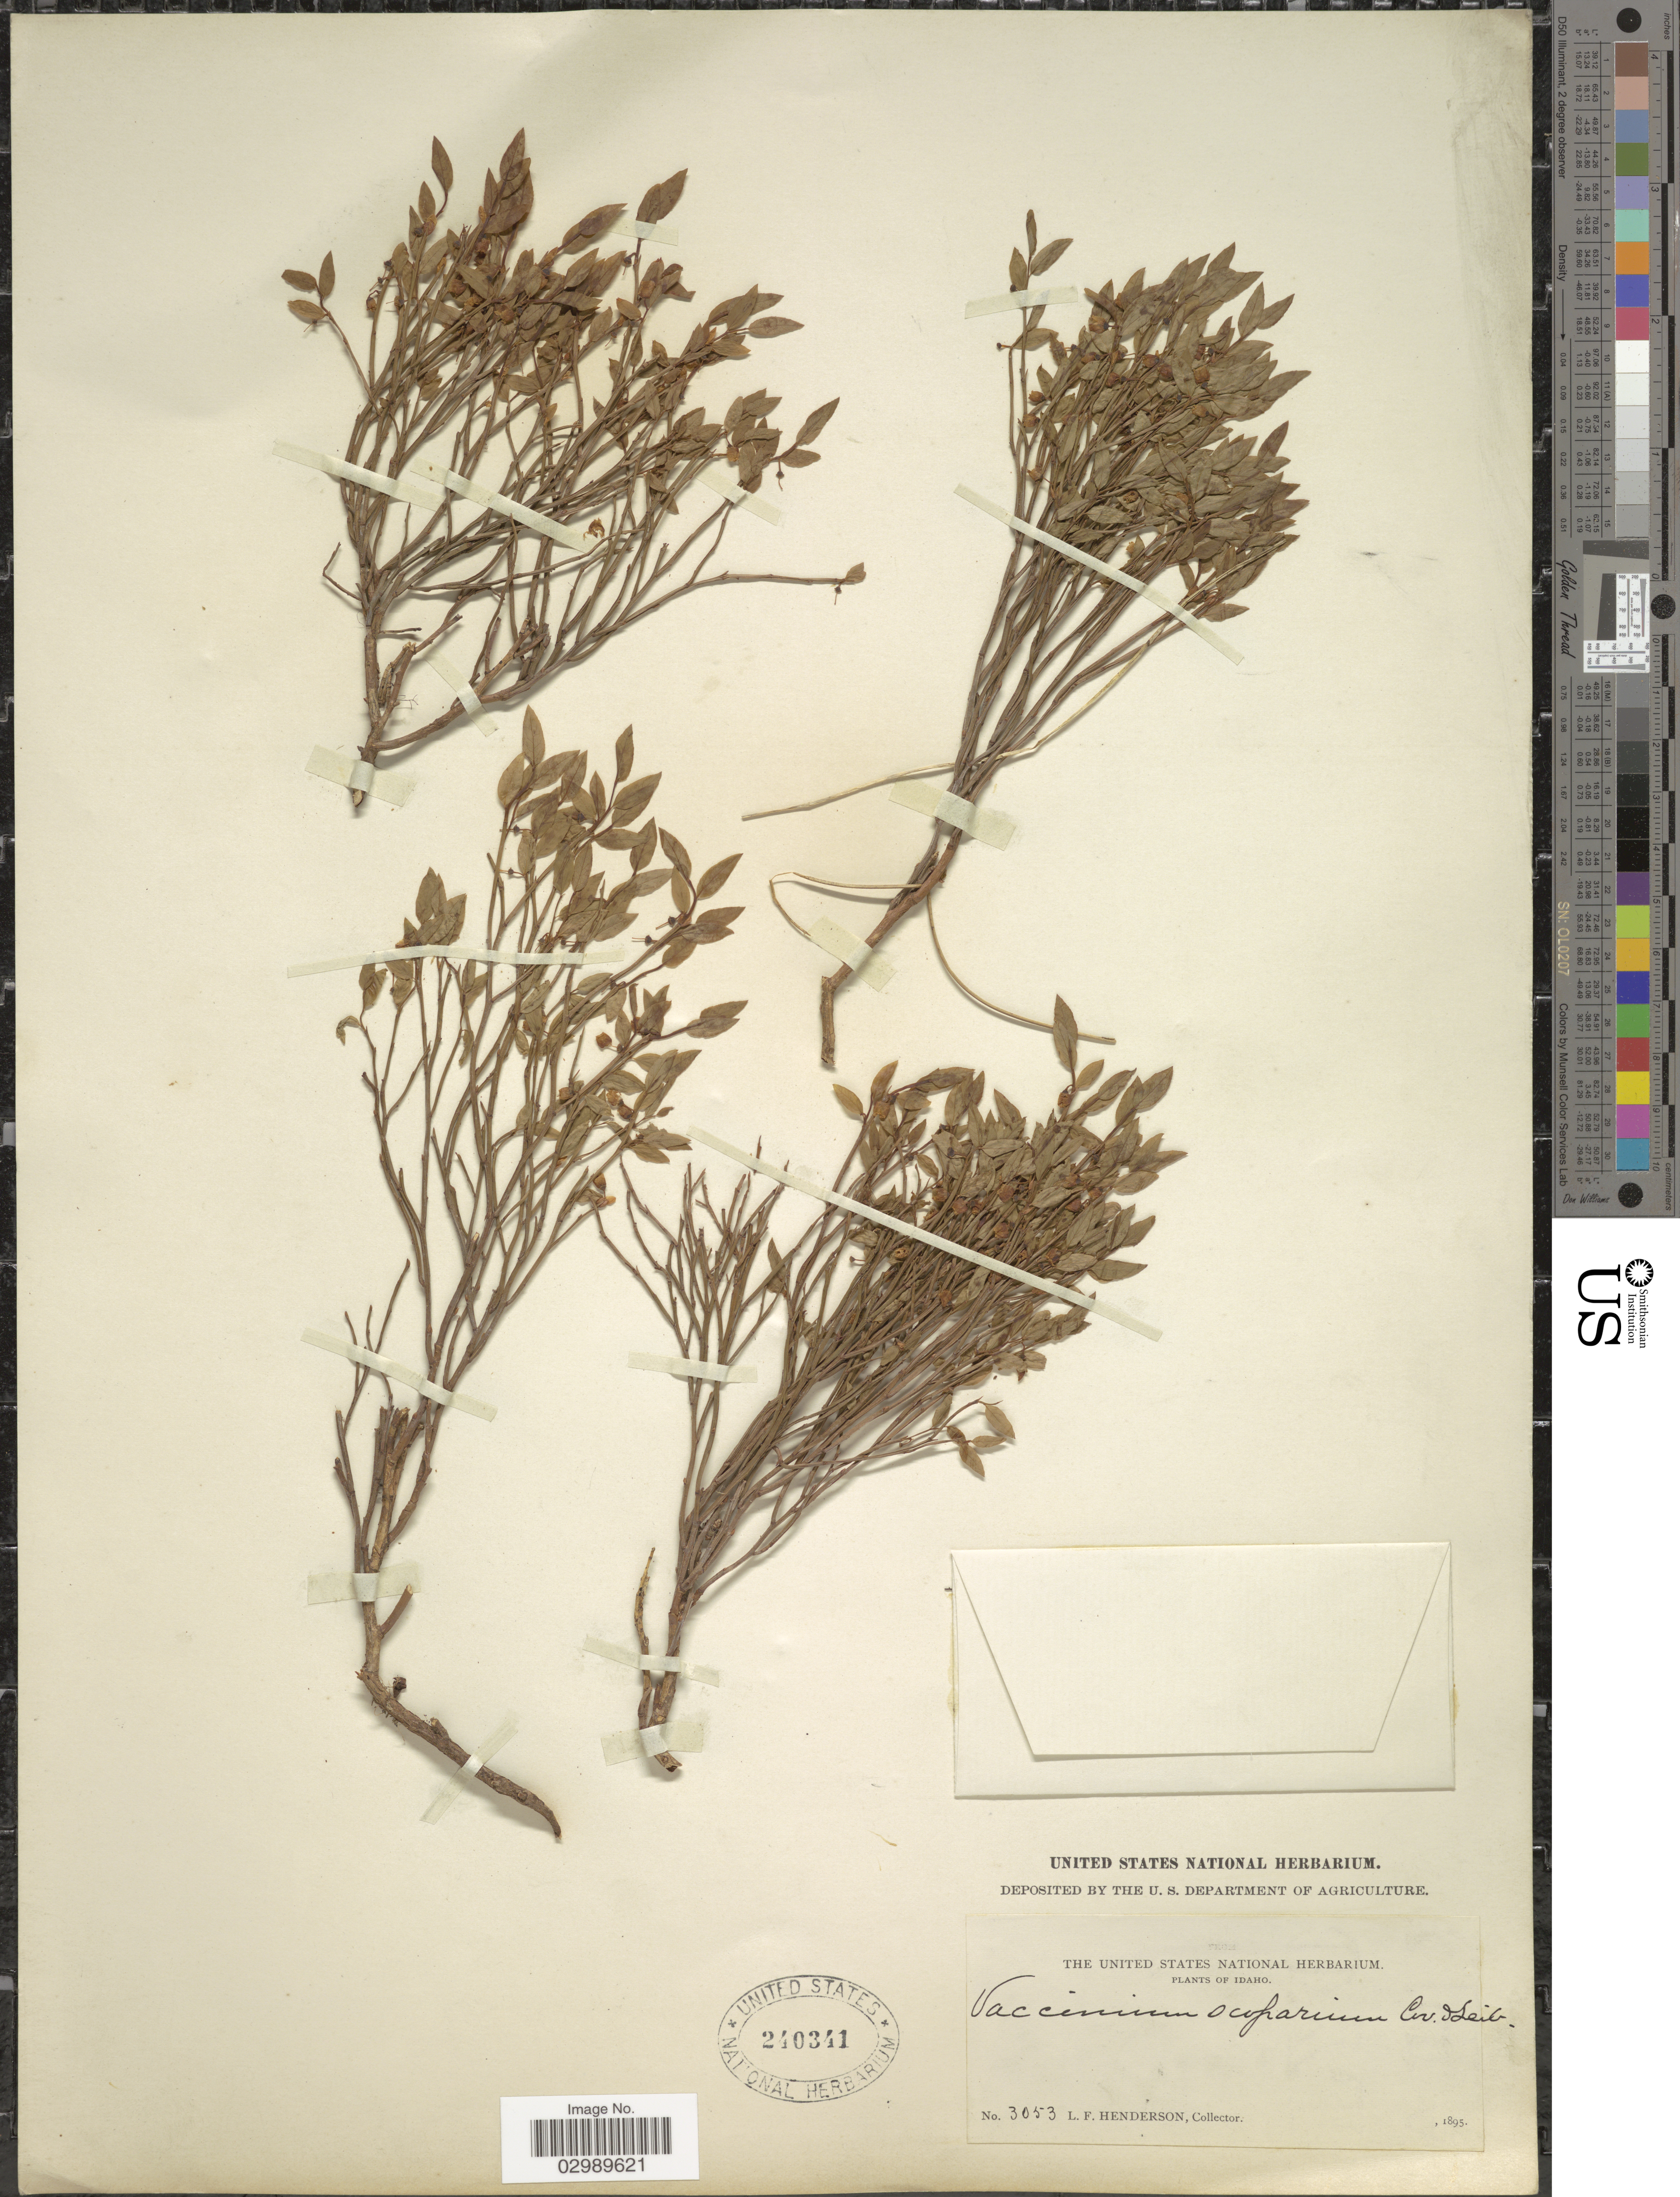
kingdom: Plantae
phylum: Tracheophyta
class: Magnoliopsida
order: Ericales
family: Ericaceae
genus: Vaccinium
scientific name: Vaccinium scoparium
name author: Leiberg ex Coville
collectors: L. Henderson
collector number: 3053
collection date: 1895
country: United States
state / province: Idaho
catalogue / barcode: US 240341